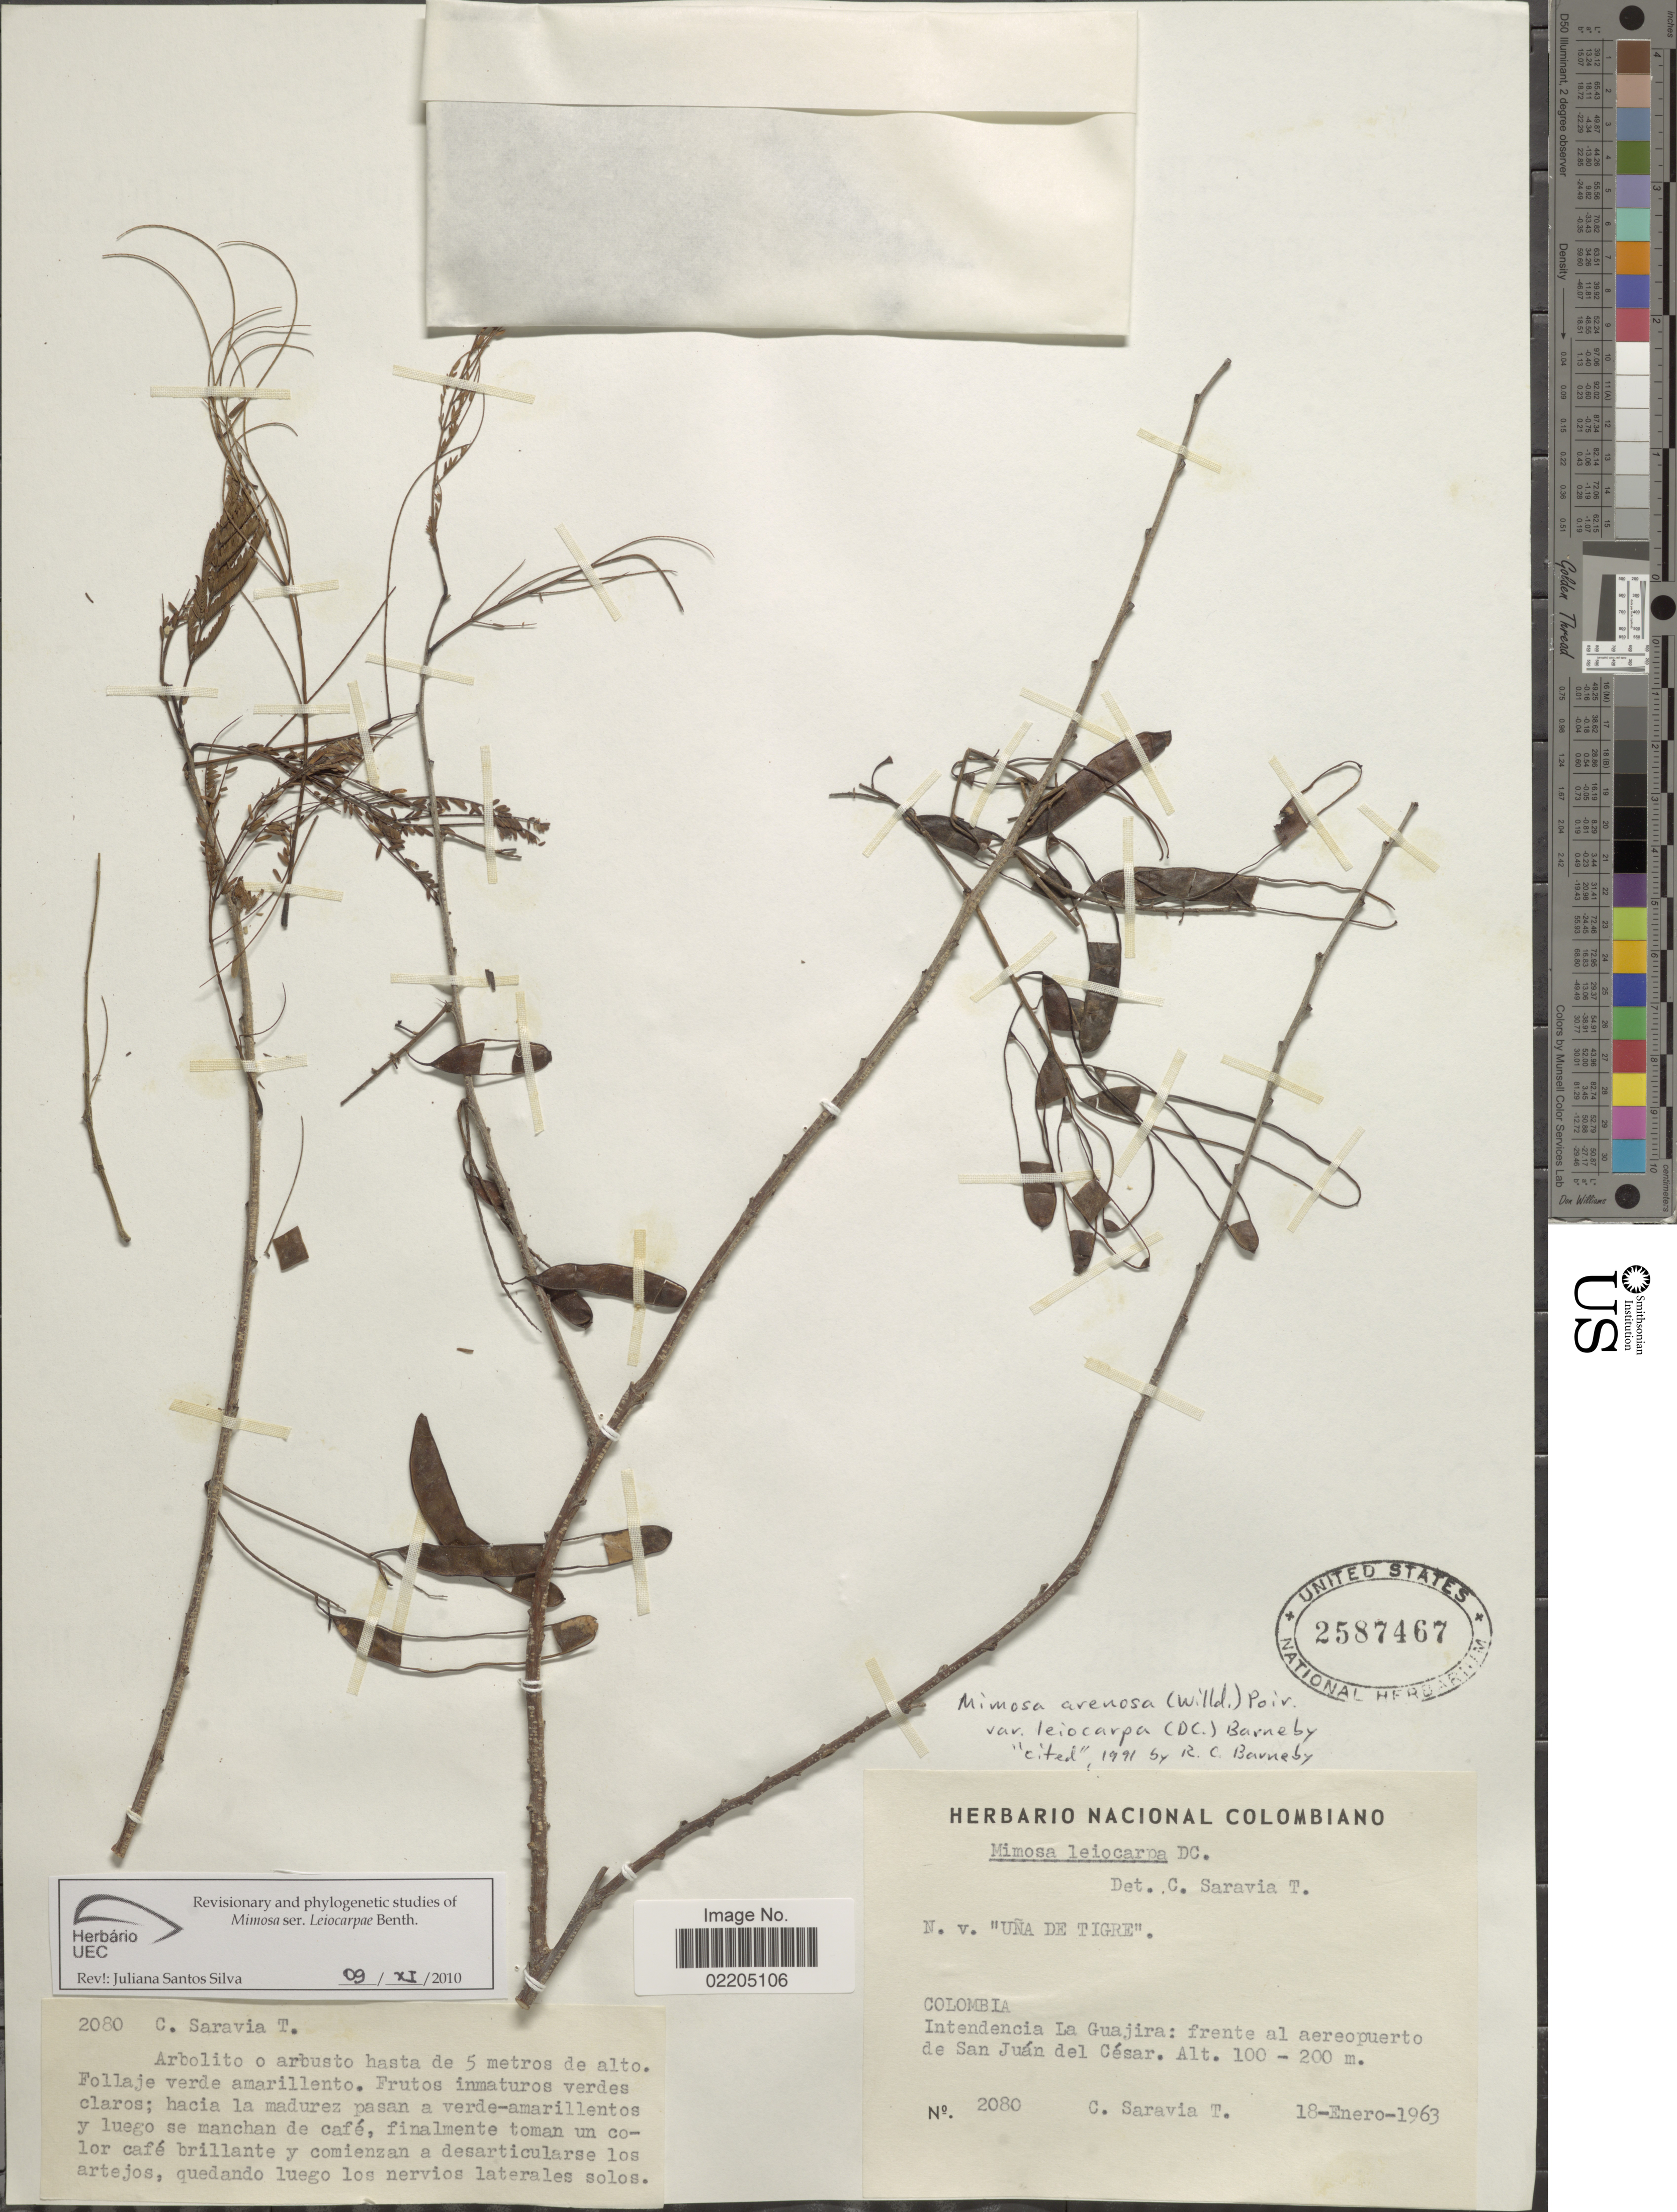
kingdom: Plantae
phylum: Tracheophyta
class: Magnoliopsida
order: Fabales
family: Fabaceae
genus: Mimosa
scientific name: Mimosa arenosa var. leiocarpa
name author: (DC.) Barneby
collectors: C. Saravia T.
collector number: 2080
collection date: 1963-01-18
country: Colombia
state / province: La Guajira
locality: Frente al aerepuerto de San Juan del Cesar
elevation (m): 100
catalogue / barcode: US 2587467